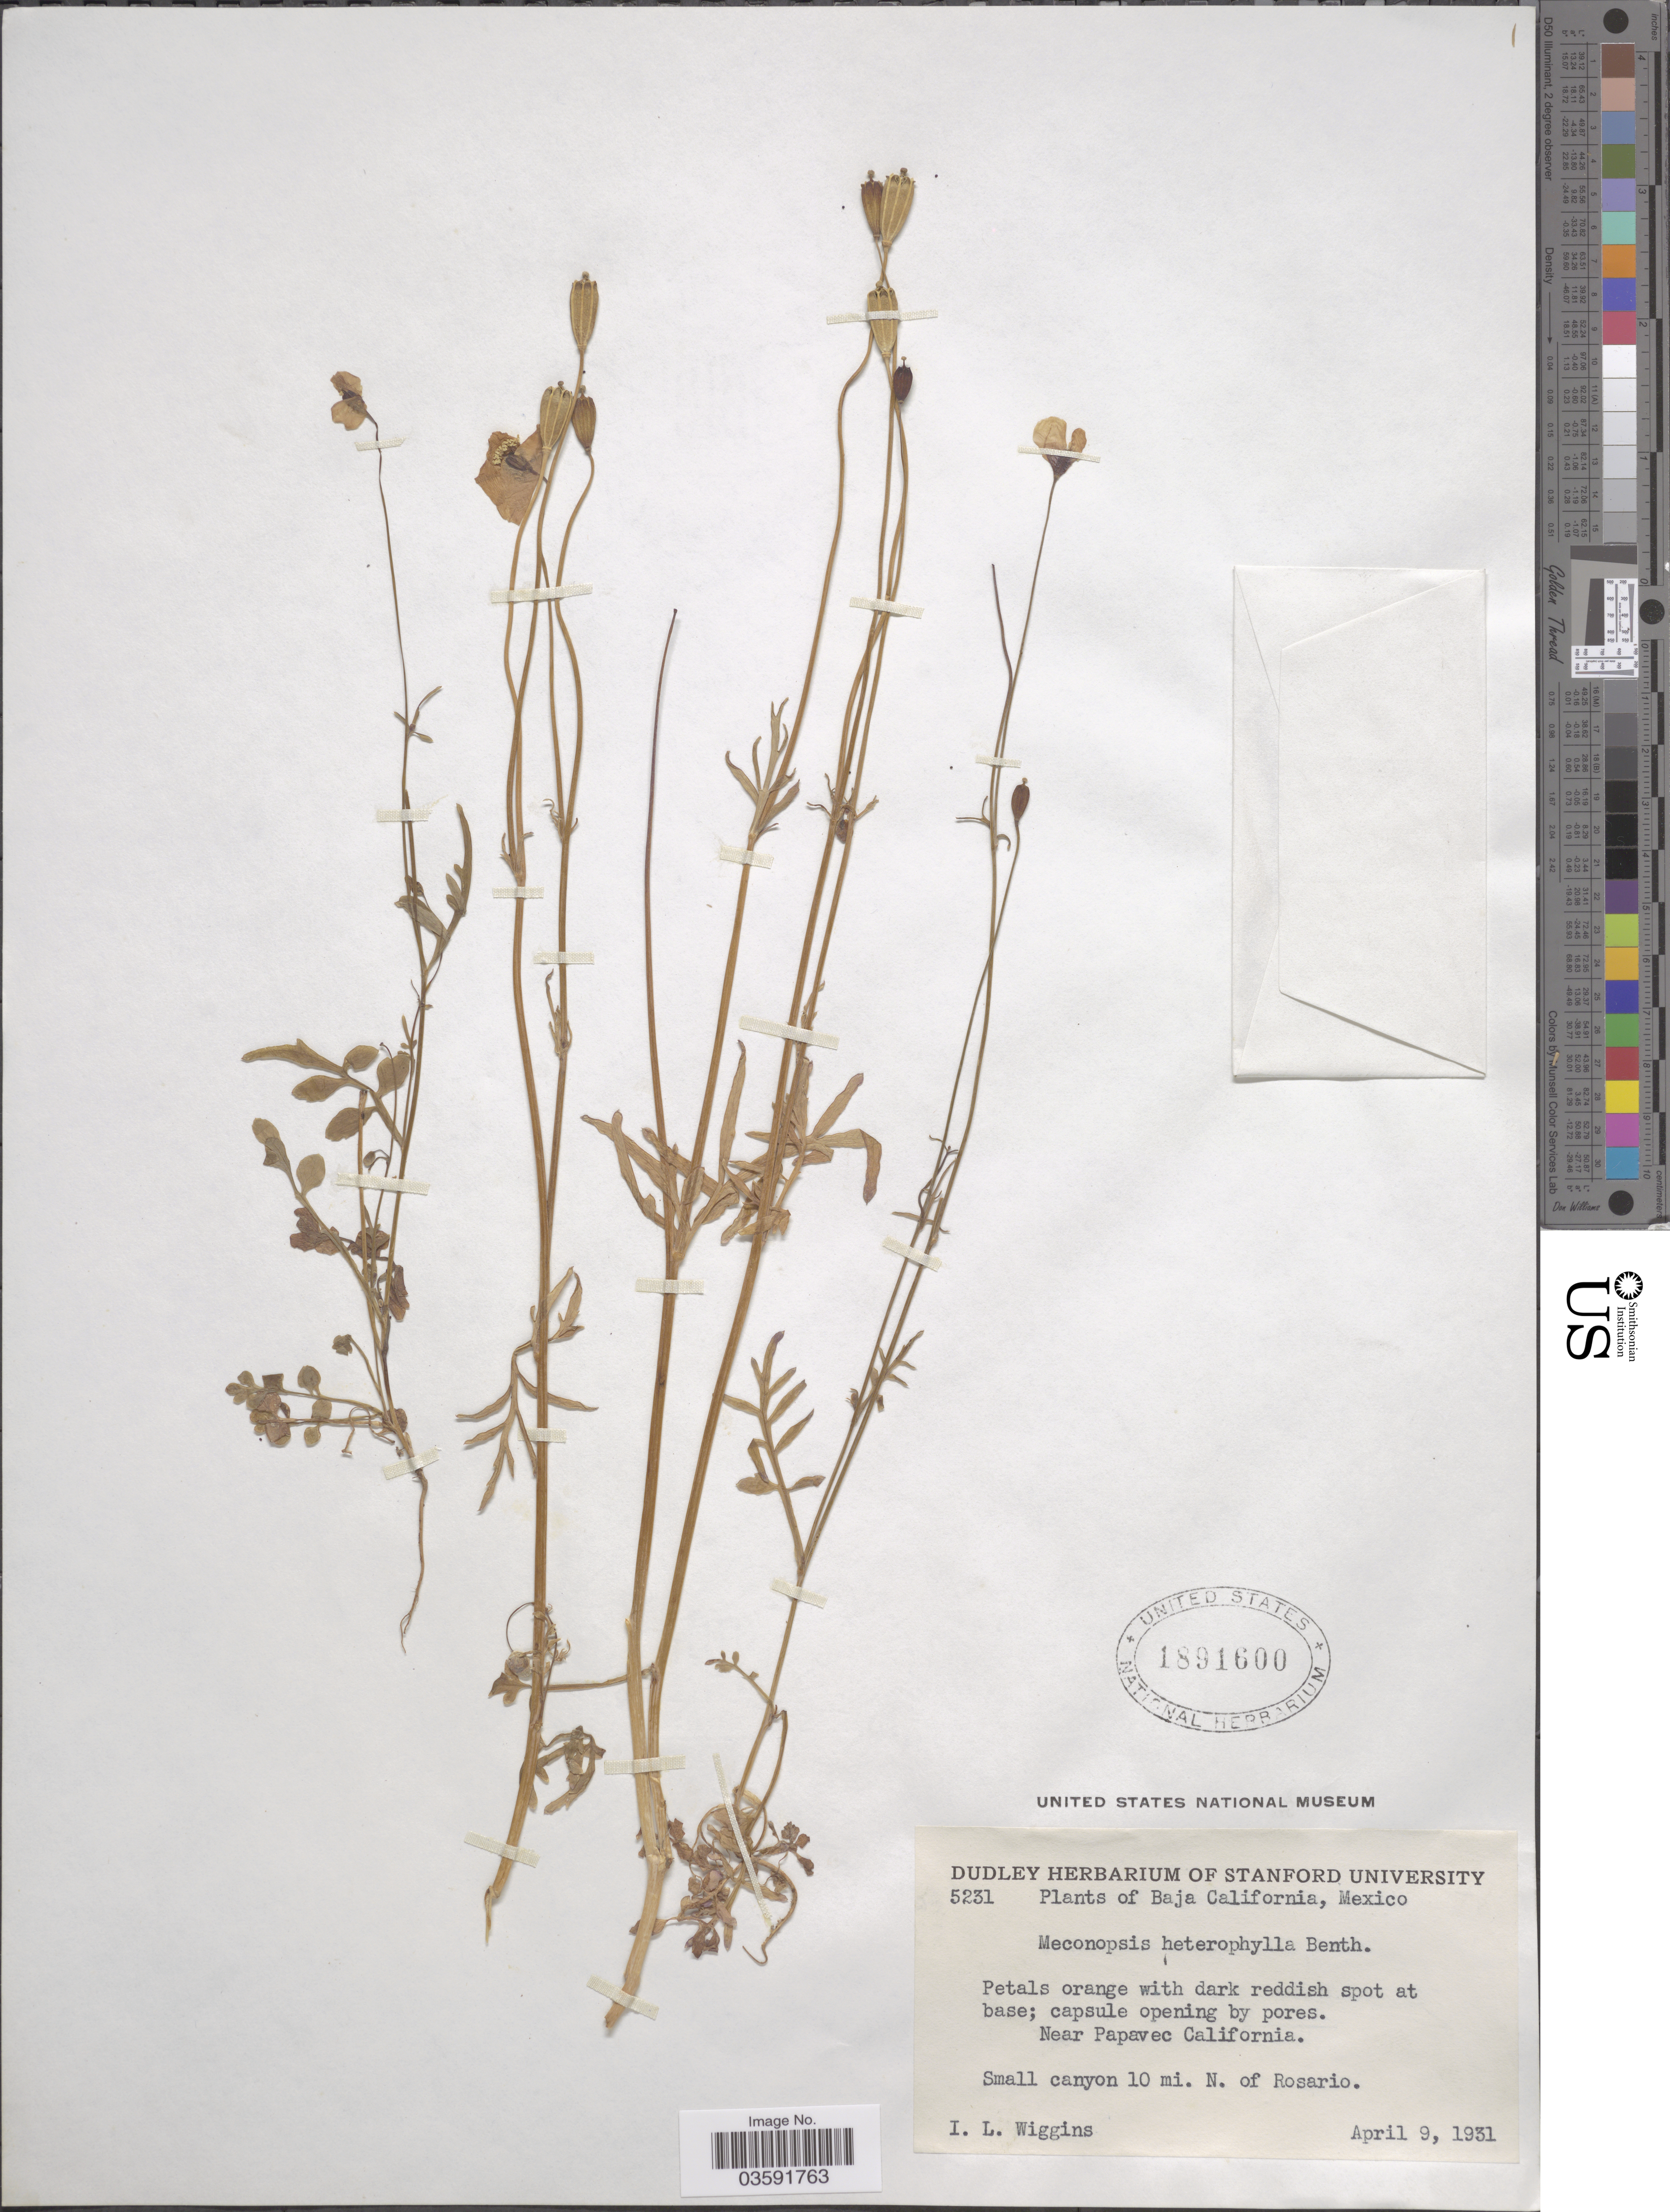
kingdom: Plantae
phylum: Tracheophyta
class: Magnoliopsida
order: Ranunculales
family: Papaveraceae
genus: Papaver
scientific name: Papaver heterophyllum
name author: (Benth.) Greene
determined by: Strong, M. T., (US), Smithsonian Institution - National Museum of Natural History (UNITED STATES)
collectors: I. L. Wiggins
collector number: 5231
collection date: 1931-04-09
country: Mexico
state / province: Baja California Norte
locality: Small canyon 10 mi. N. of Rosario. Near Papavec California.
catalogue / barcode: US 1891600